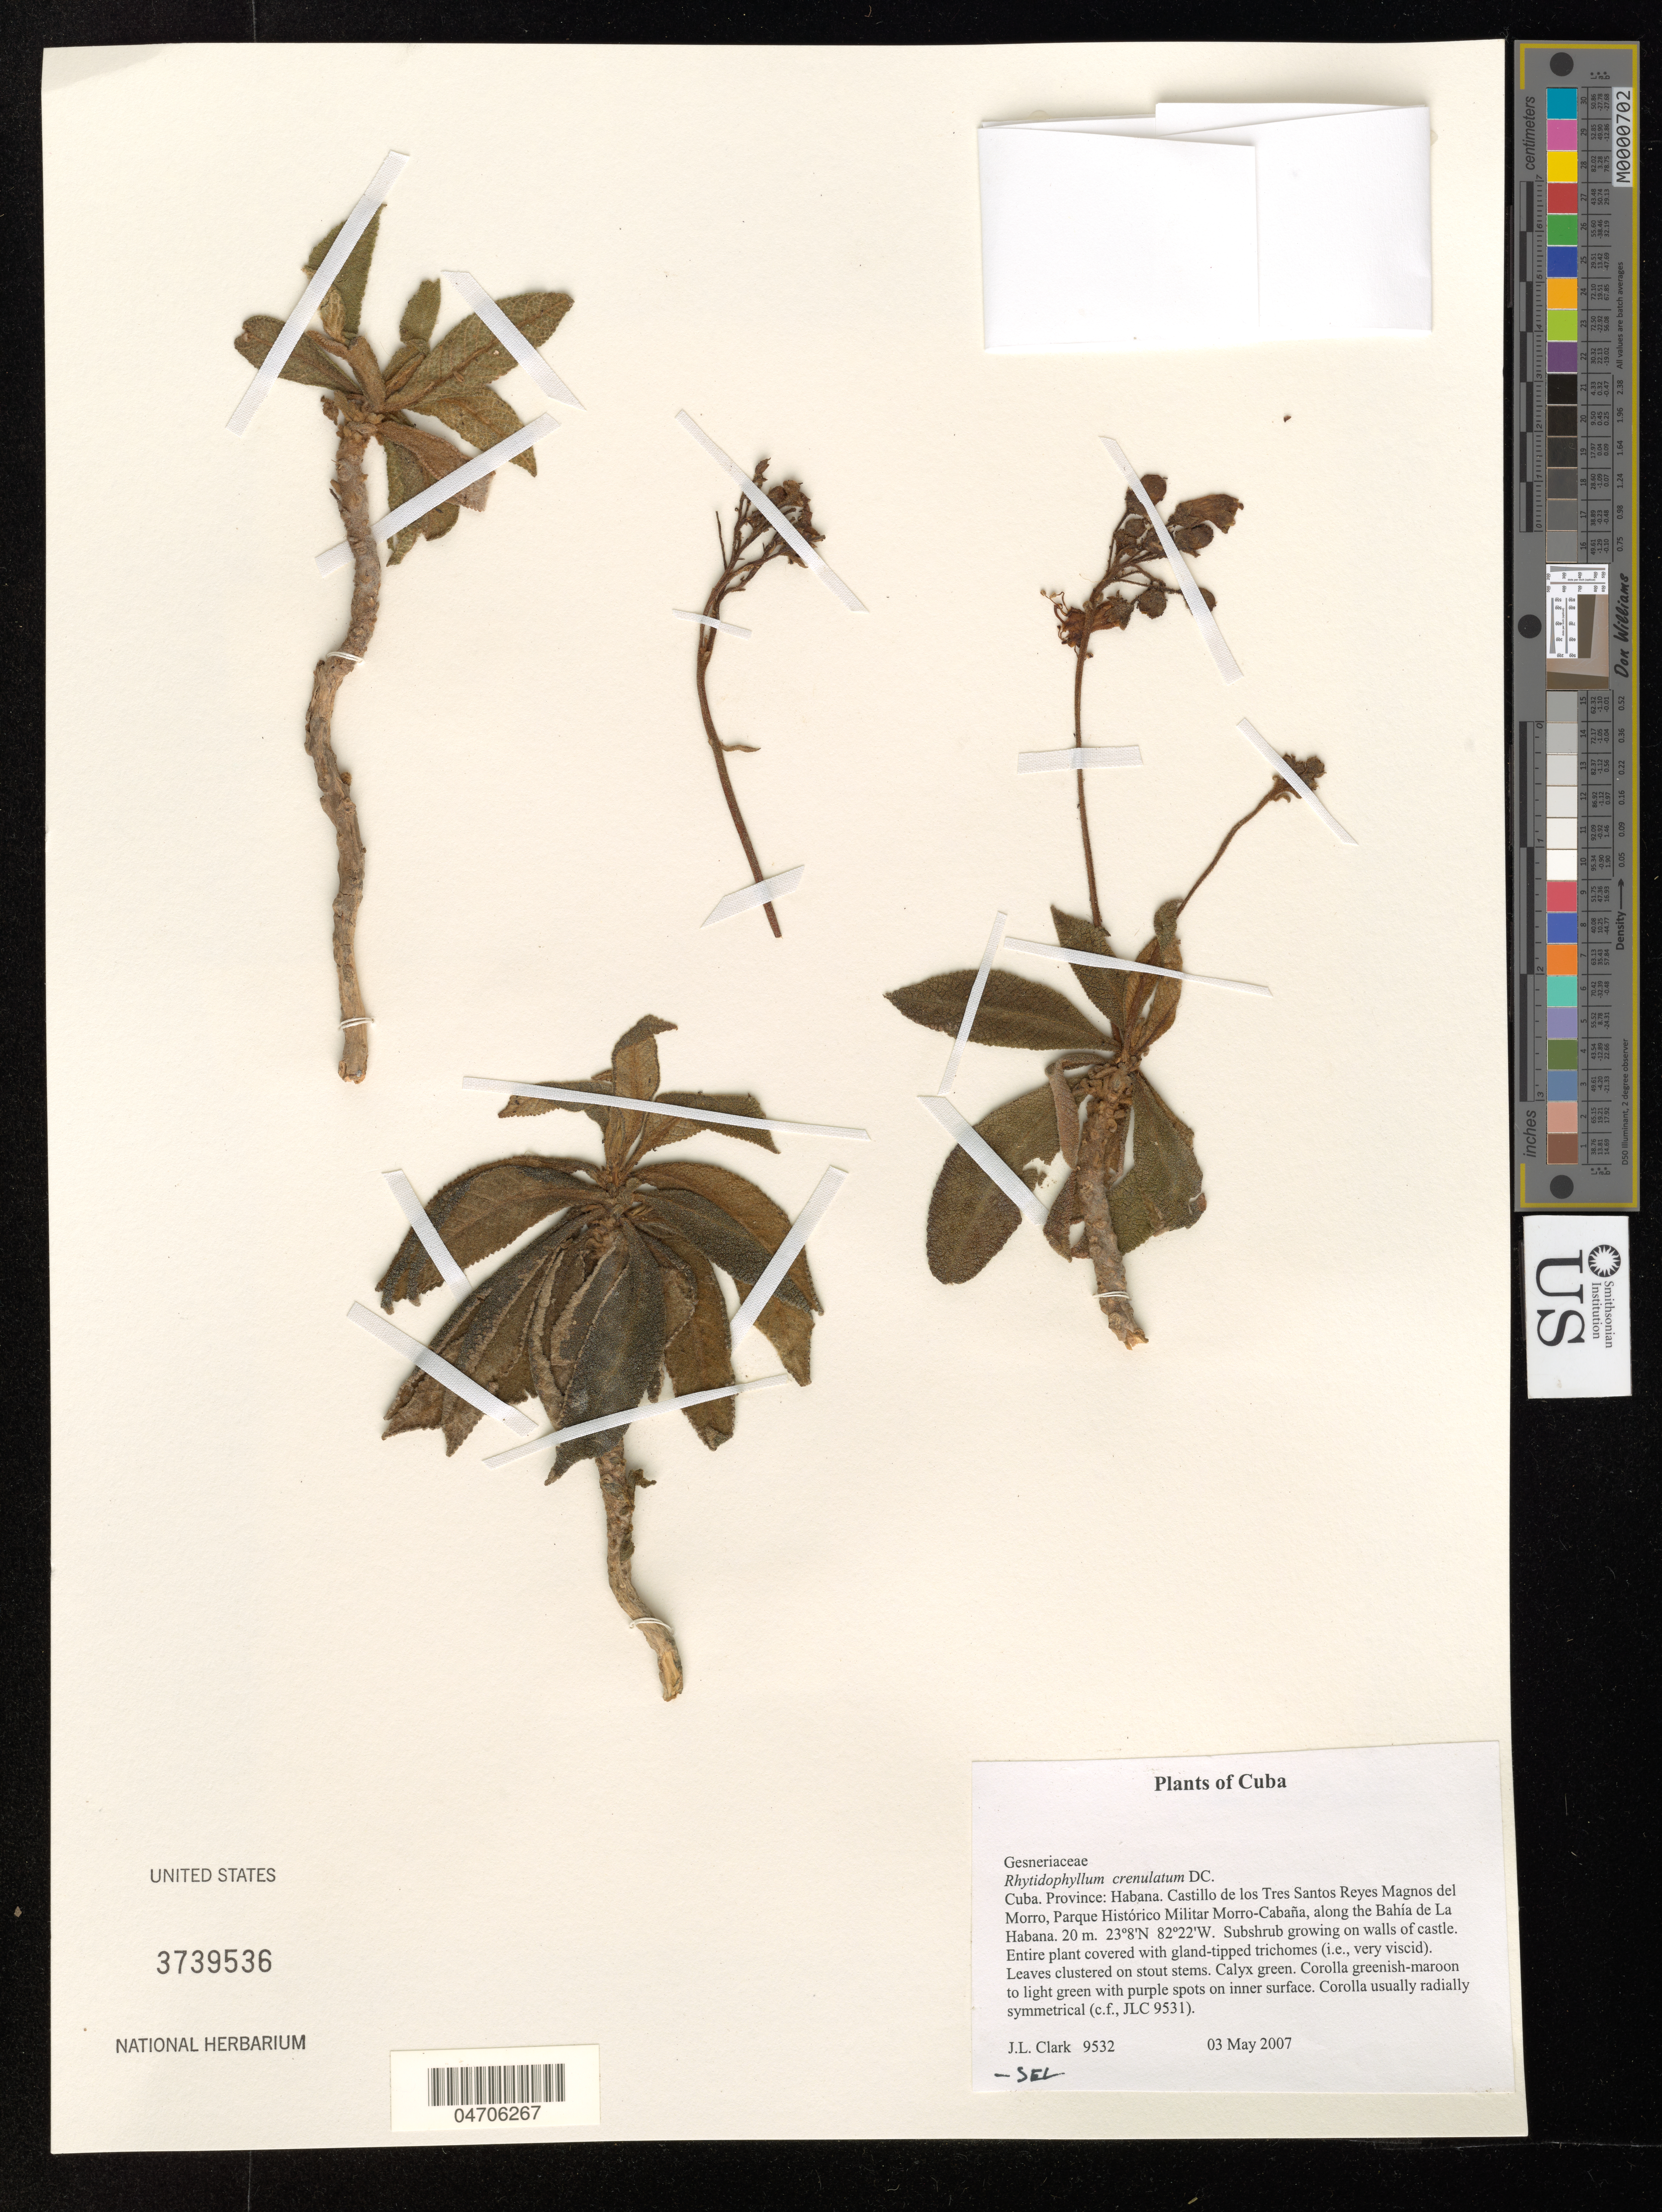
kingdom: Plantae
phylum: Tracheophyta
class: Magnoliopsida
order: Lamiales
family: Gesneriaceae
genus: Rhytidophyllum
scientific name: Rhytidophyllum crenulatum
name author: DC.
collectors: J. L. Clark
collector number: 9532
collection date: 2007-05-03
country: Cuba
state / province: La Habana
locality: Castillo de los Tres Santos Reyes Magnos del Morro, Parque Histórico Militar Morro-Cabaña, along the Bahía de La Habana.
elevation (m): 20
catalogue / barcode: US 3739536